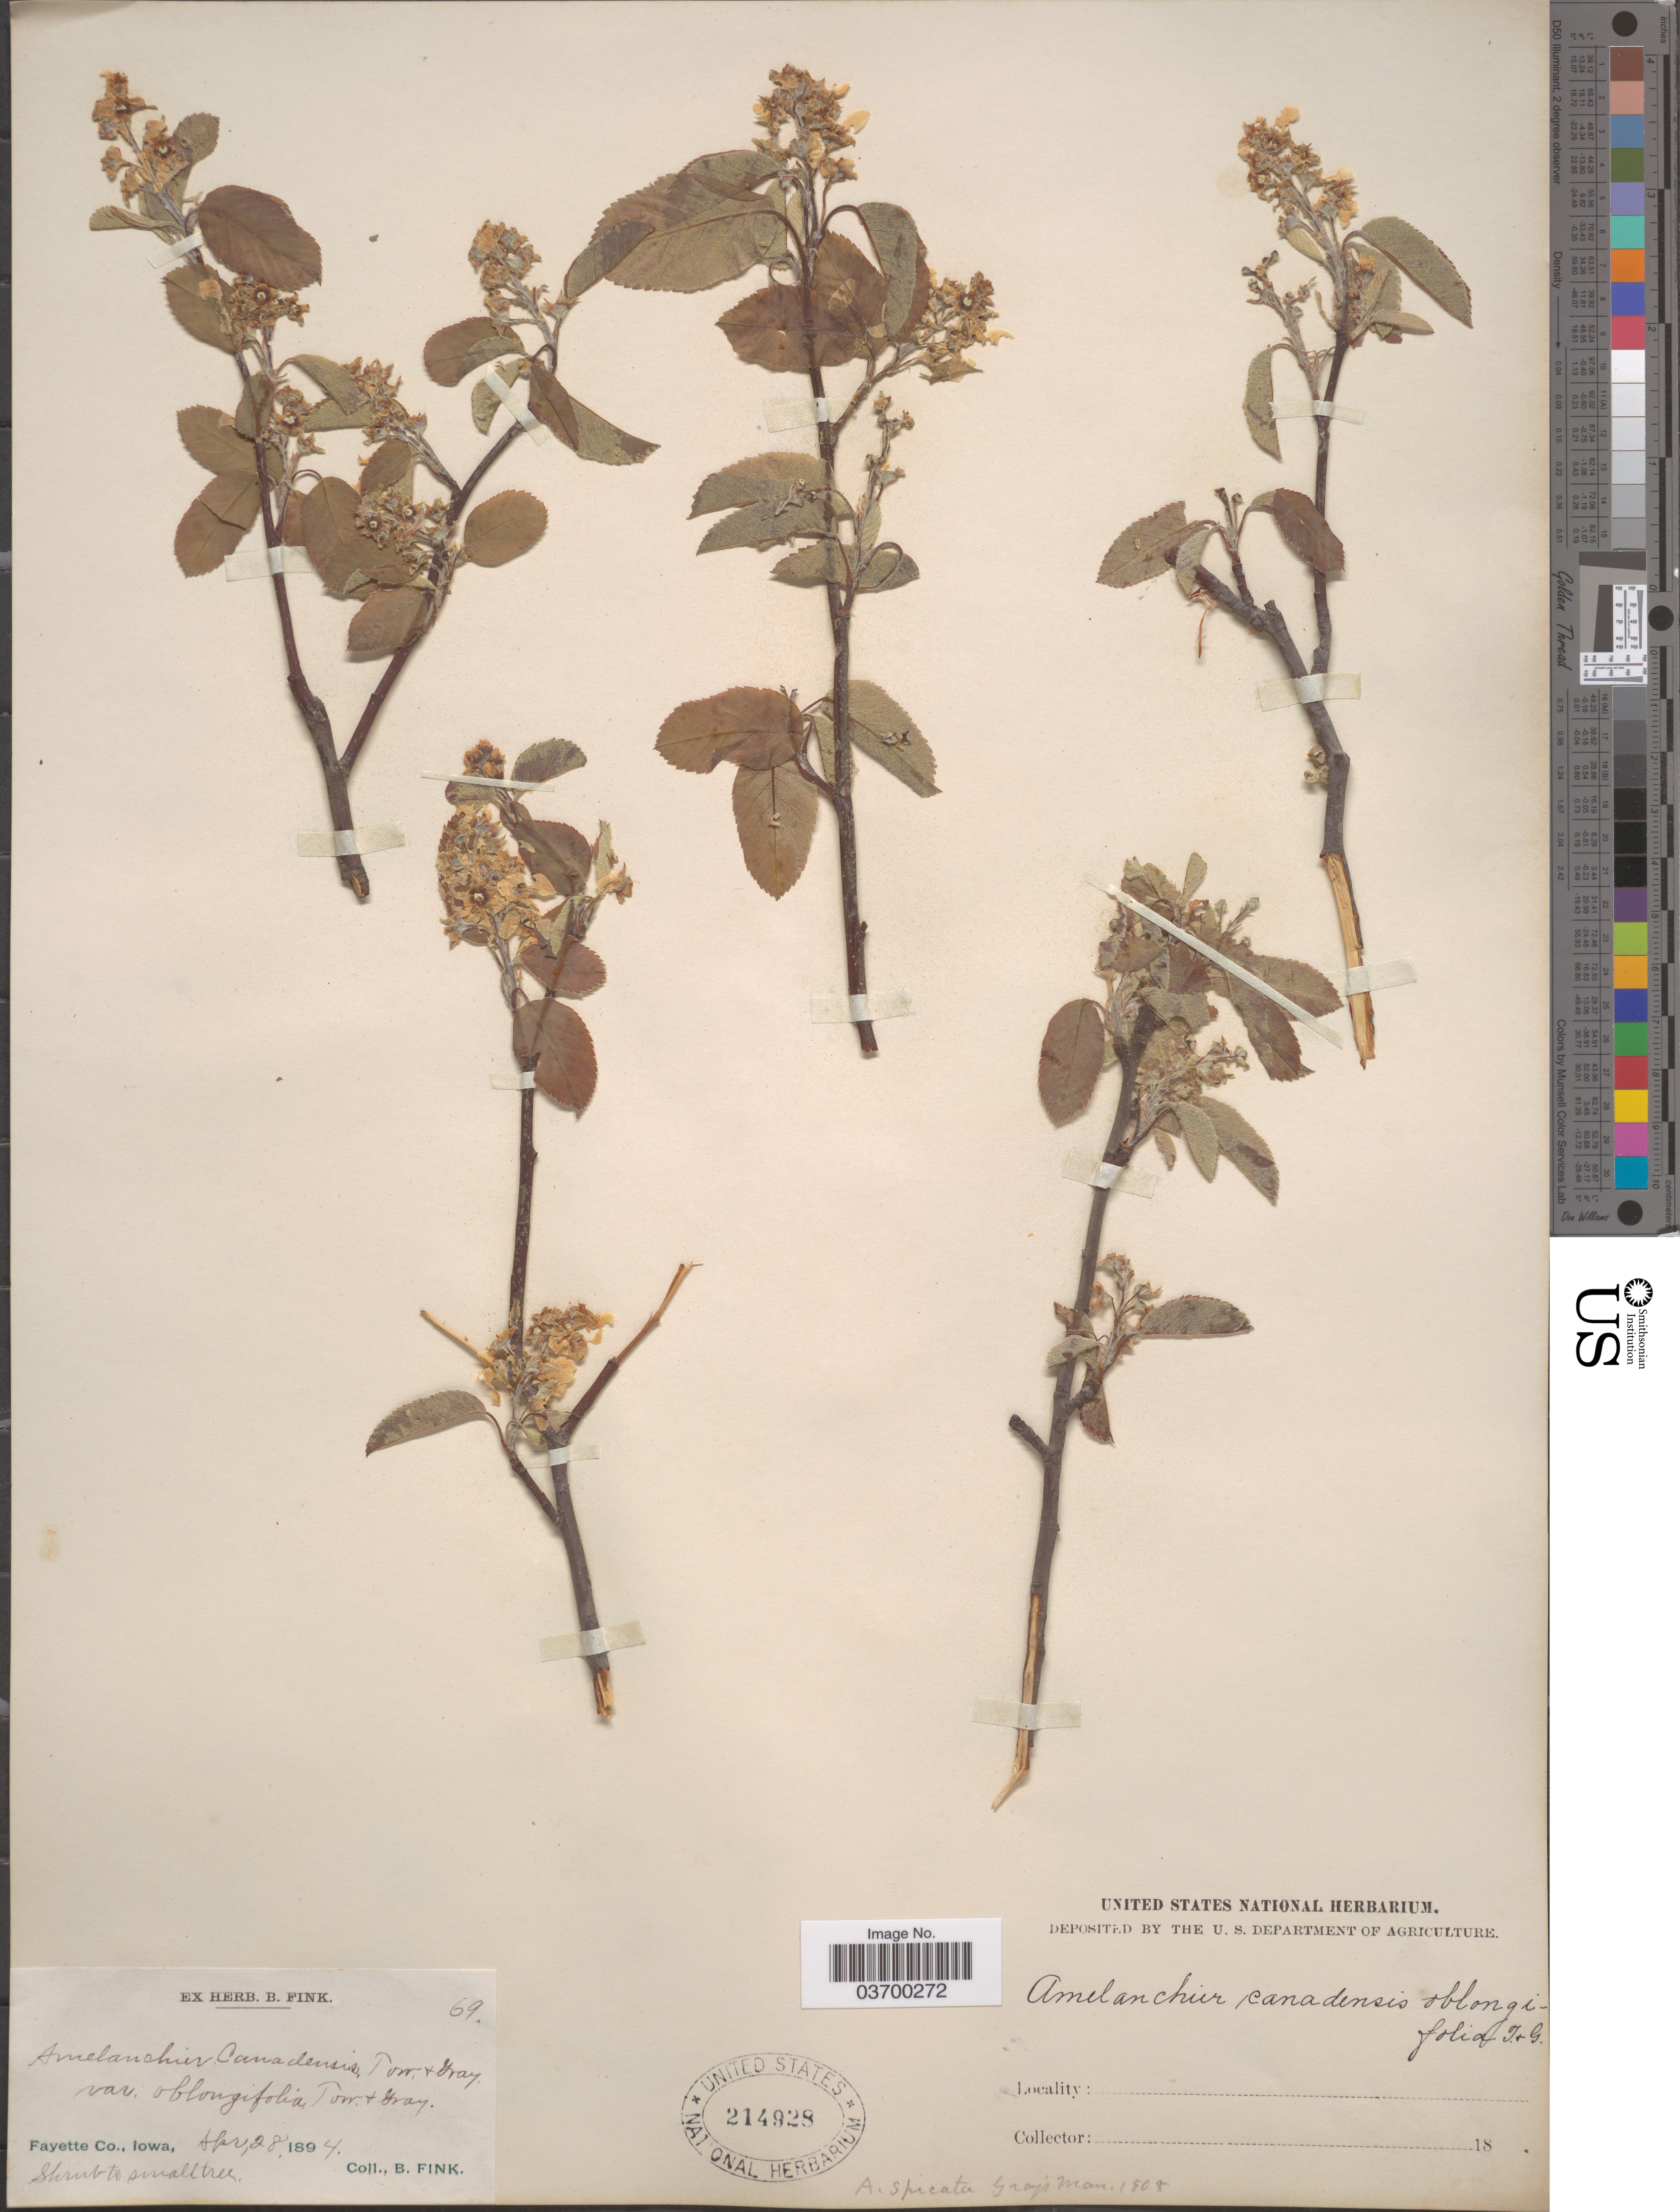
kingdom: Plantae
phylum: Tracheophyta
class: Magnoliopsida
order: Rosales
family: Rosaceae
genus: Amelanchier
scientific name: Amelanchier botryapium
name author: DC.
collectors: B. Fink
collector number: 69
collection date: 1894-04-28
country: United States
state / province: Iowa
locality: Fayette Co.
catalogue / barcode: US 214928